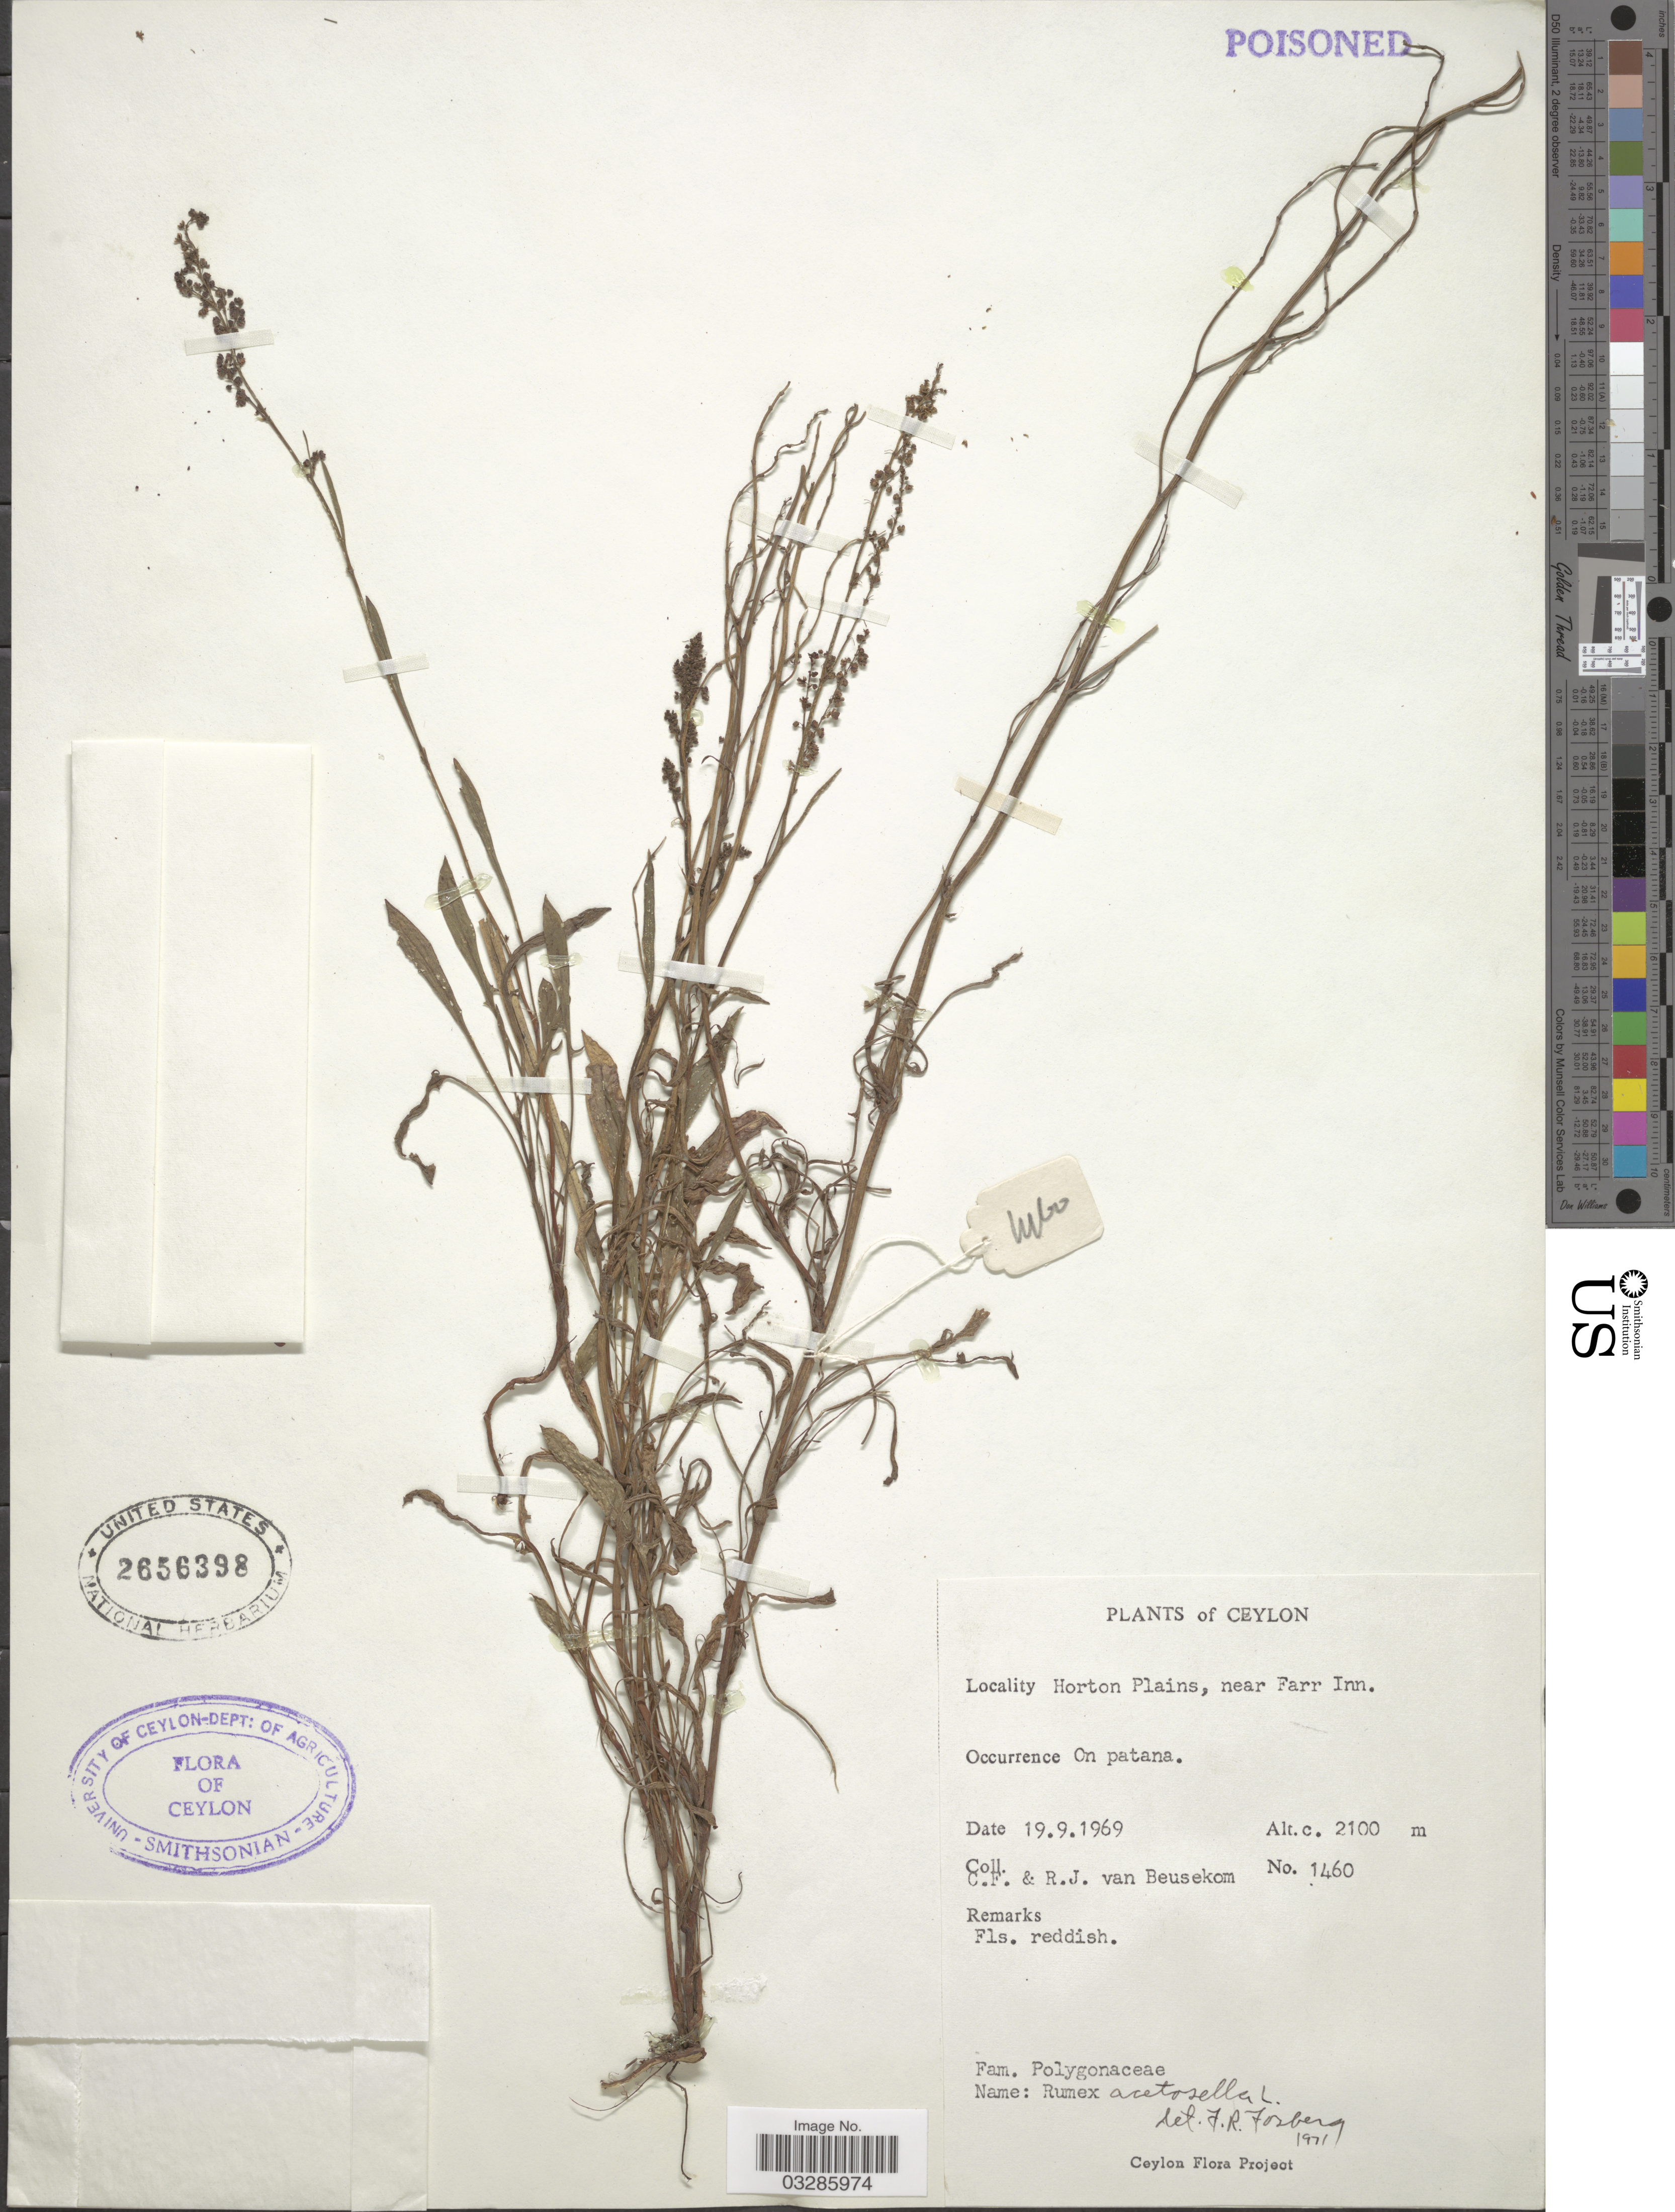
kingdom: Plantae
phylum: Tracheophyta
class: Magnoliopsida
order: Caryophyllales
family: Polygonaceae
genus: Rumex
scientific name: Rumex acetosella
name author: L.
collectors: C. F. Beusekom & R. Beusekom-Osinga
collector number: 1460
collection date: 1969-09-19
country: Sri Lanka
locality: Ceylon, Horton Plains, near Farr Inn.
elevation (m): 2100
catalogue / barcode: US 2656398